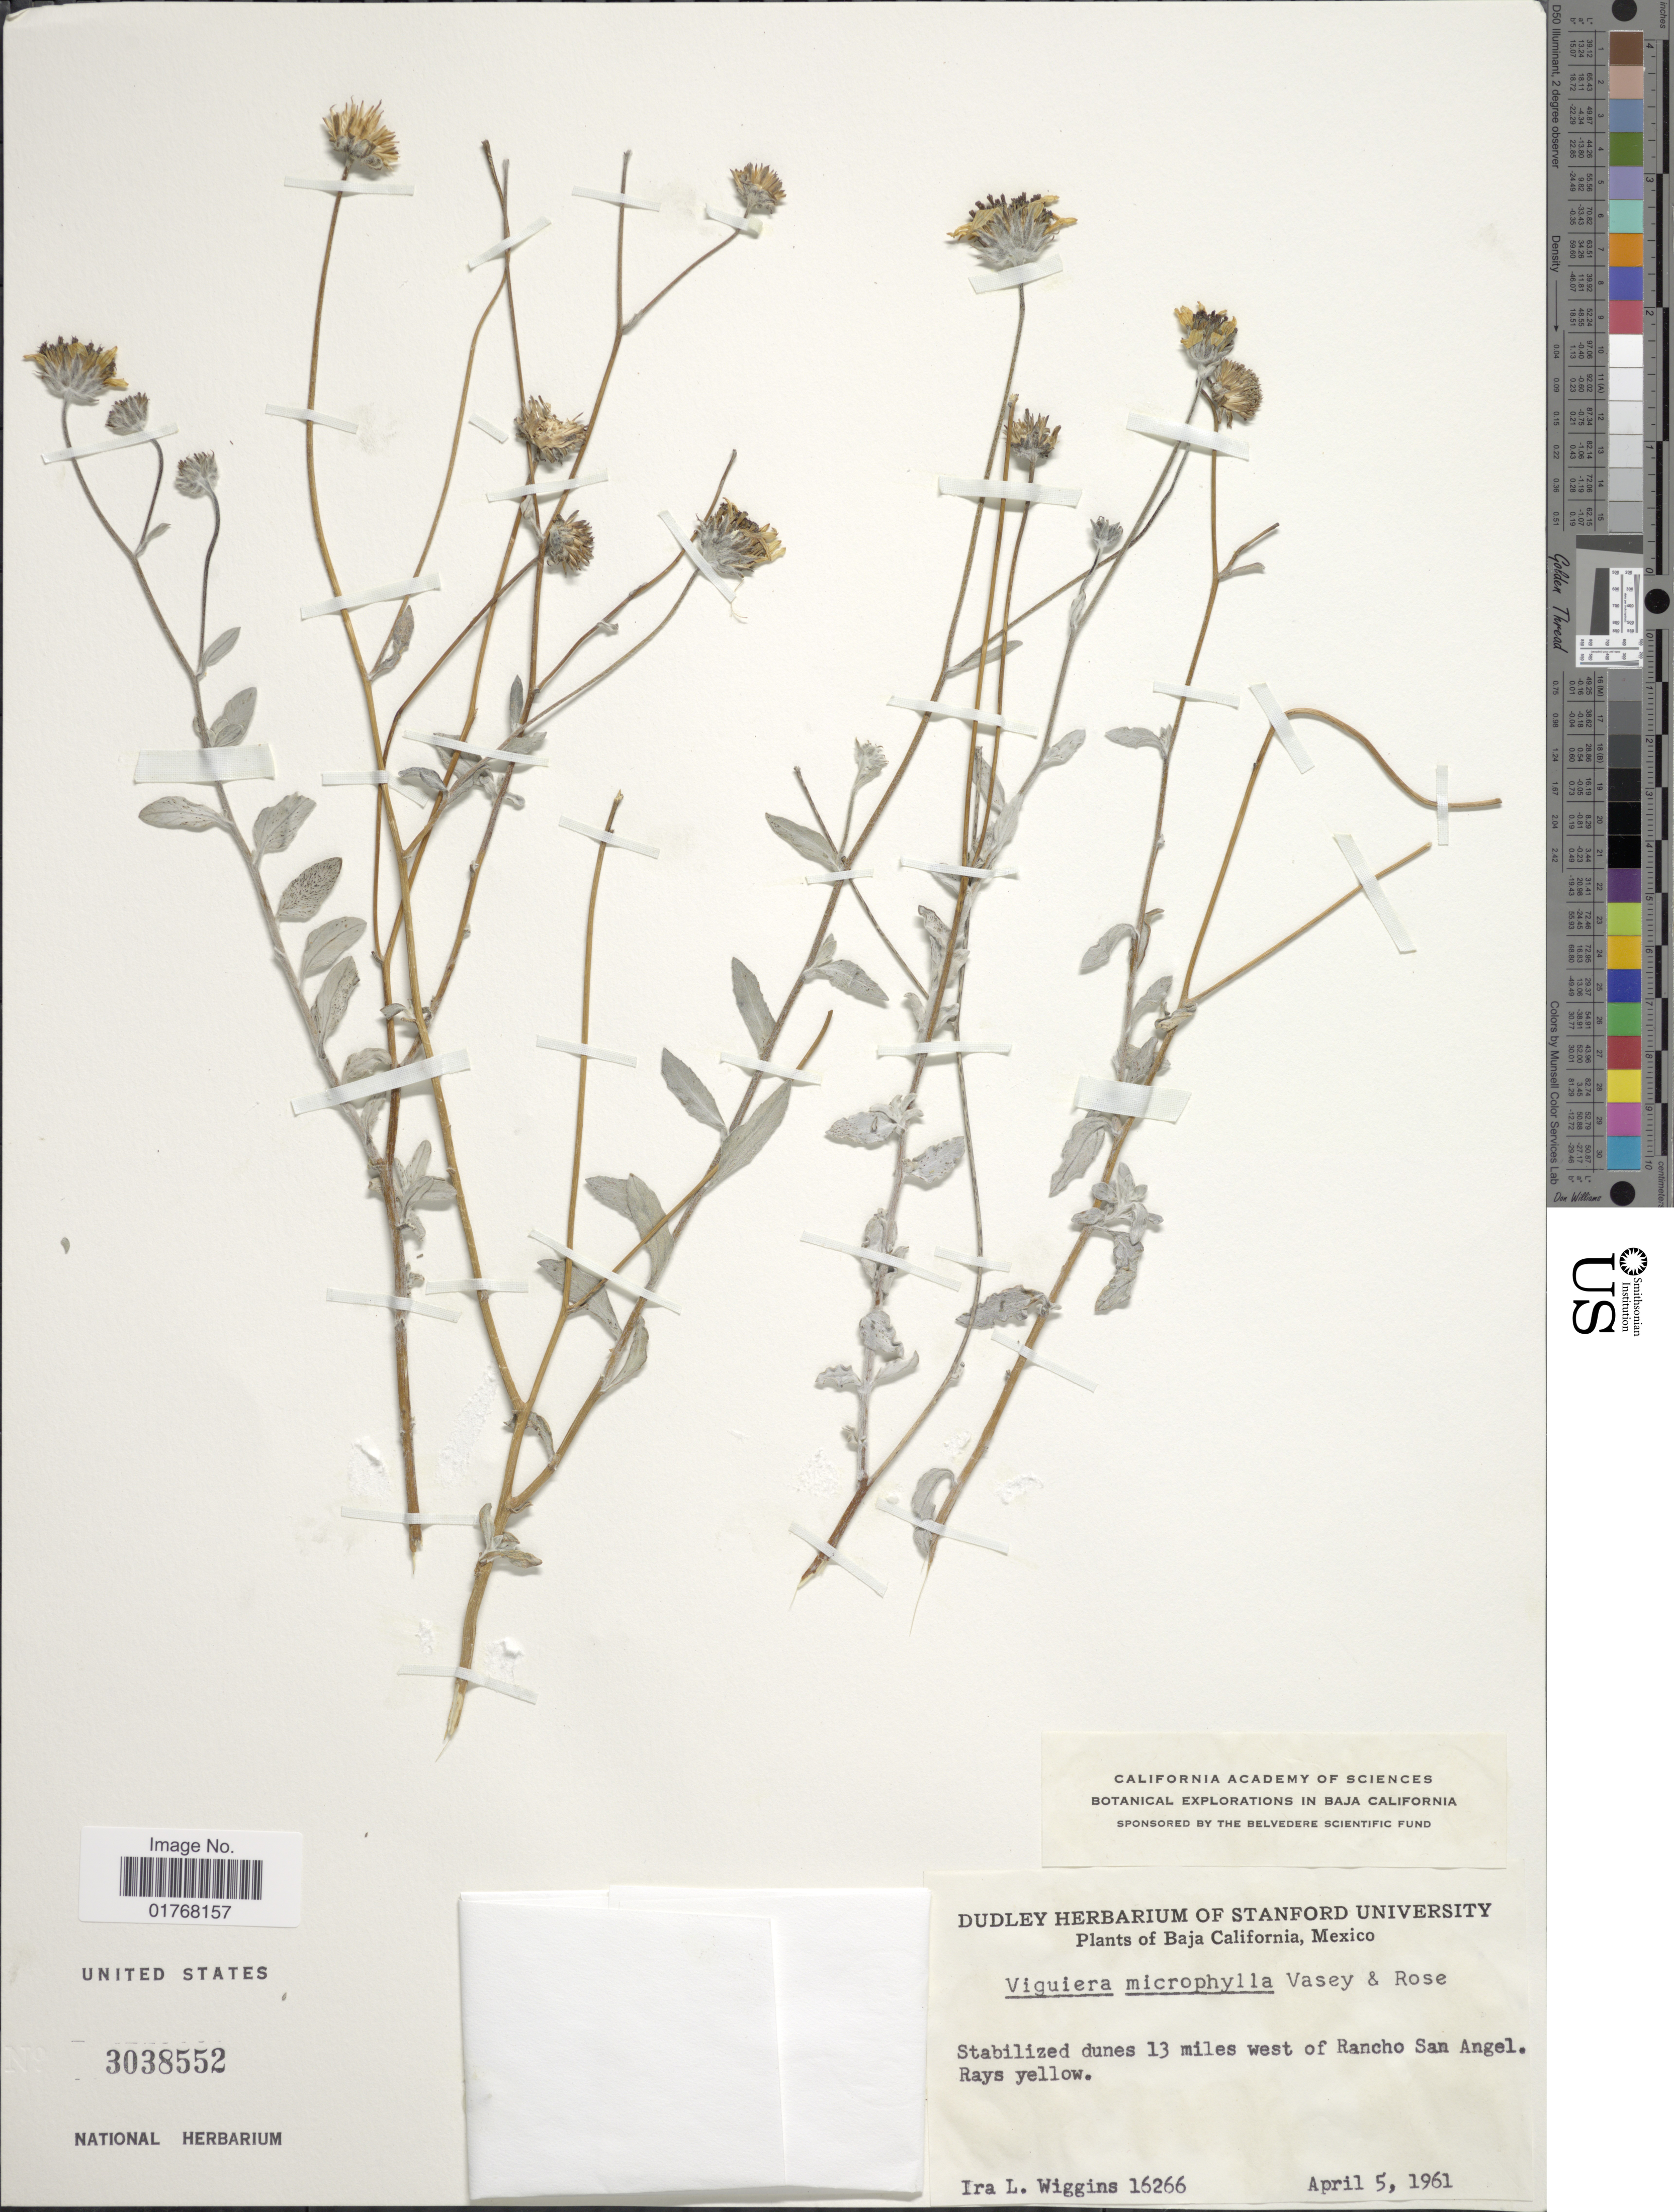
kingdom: Plantae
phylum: Tracheophyta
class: Magnoliopsida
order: Asterales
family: Asteraceae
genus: Viguiera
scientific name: Viguiera microphylla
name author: Vasey & Rose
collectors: I. L. Wiggins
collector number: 16266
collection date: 1961-04-05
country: Mexico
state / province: Baja California Sur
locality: Stabilized dunes 13 miles west of Rancho San Angel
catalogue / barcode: US 3038552